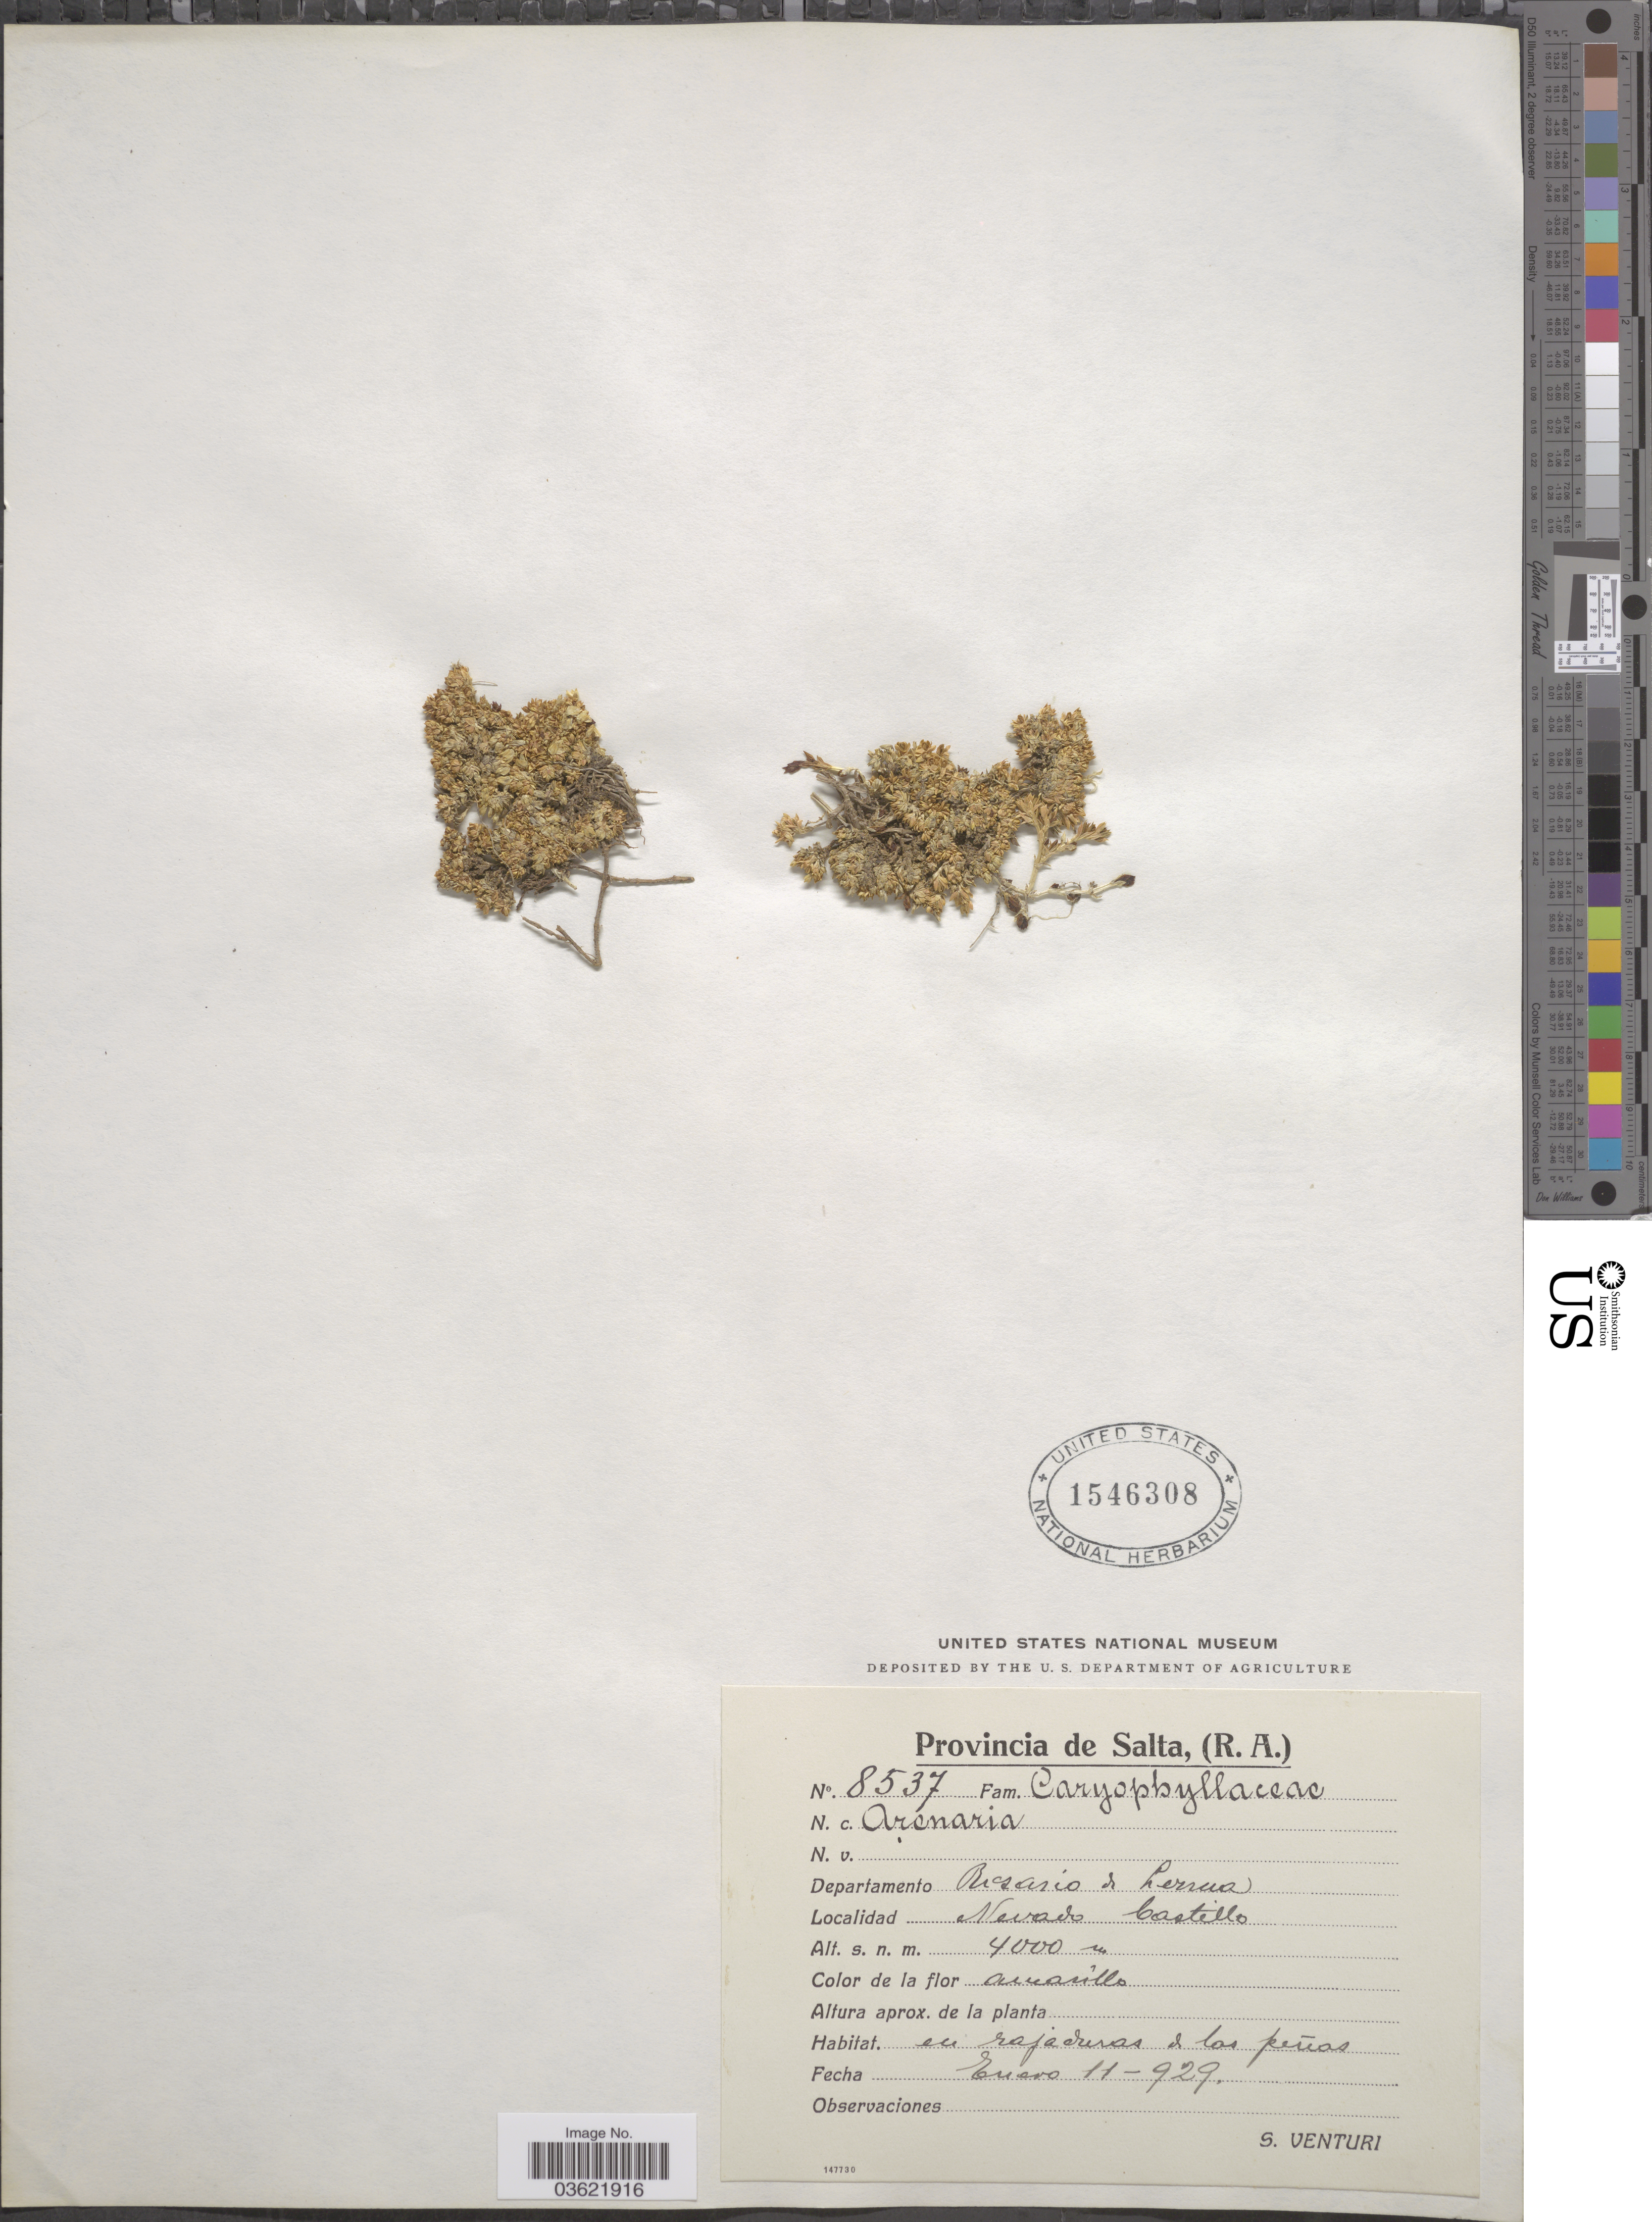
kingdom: Plantae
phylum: Tracheophyta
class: Magnoliopsida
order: Caryophyllales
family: Caryophyllaceae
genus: Arenaria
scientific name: Arenaria rivularis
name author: Phil.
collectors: S. Venturi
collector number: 8537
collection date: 1929-01-11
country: Argentina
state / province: Salta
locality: Departamento Rosario de Lerma. Nevado Castillo.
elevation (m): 4000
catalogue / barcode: US 1546308